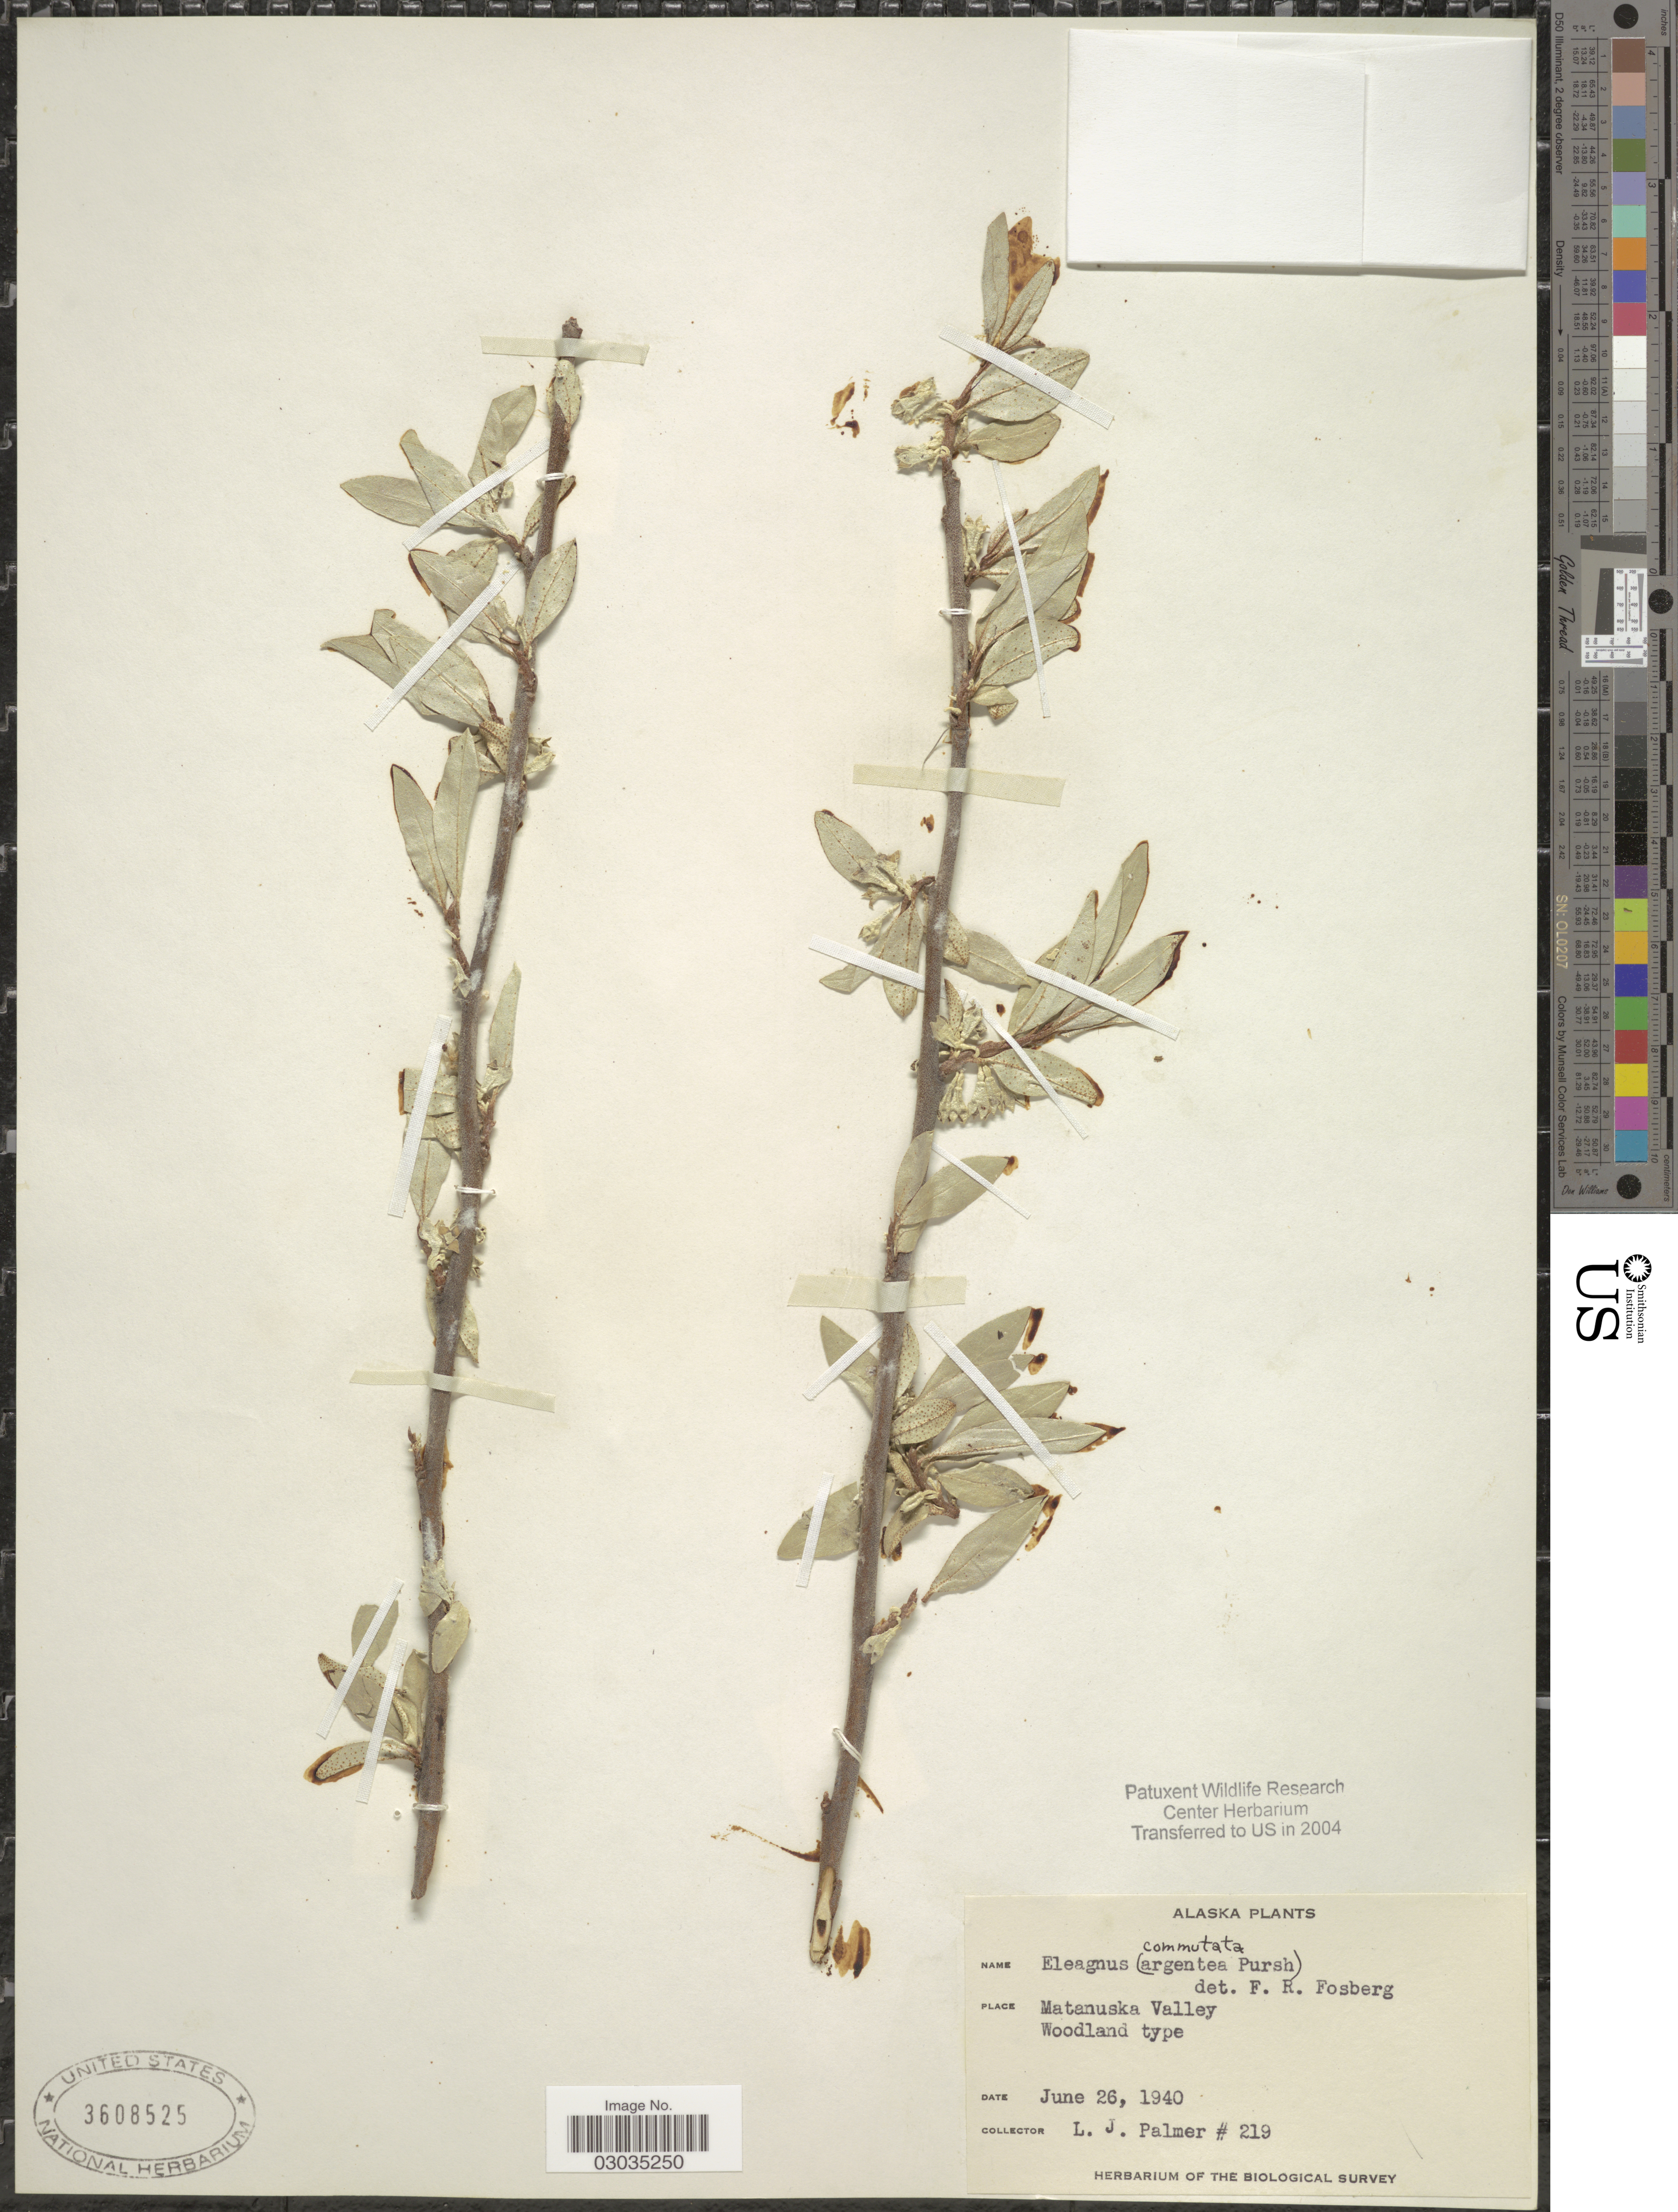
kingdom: Plantae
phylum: Tracheophyta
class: Magnoliopsida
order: Rosales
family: Elaeagnaceae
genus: Elaeagnus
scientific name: Elaeagnus commutata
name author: Bernh. ex Rydb.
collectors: L. J. Palmer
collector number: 219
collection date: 1940-06-26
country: United States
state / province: Alaska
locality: Matanuska Valley, Woodland type.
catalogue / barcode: US 3608525